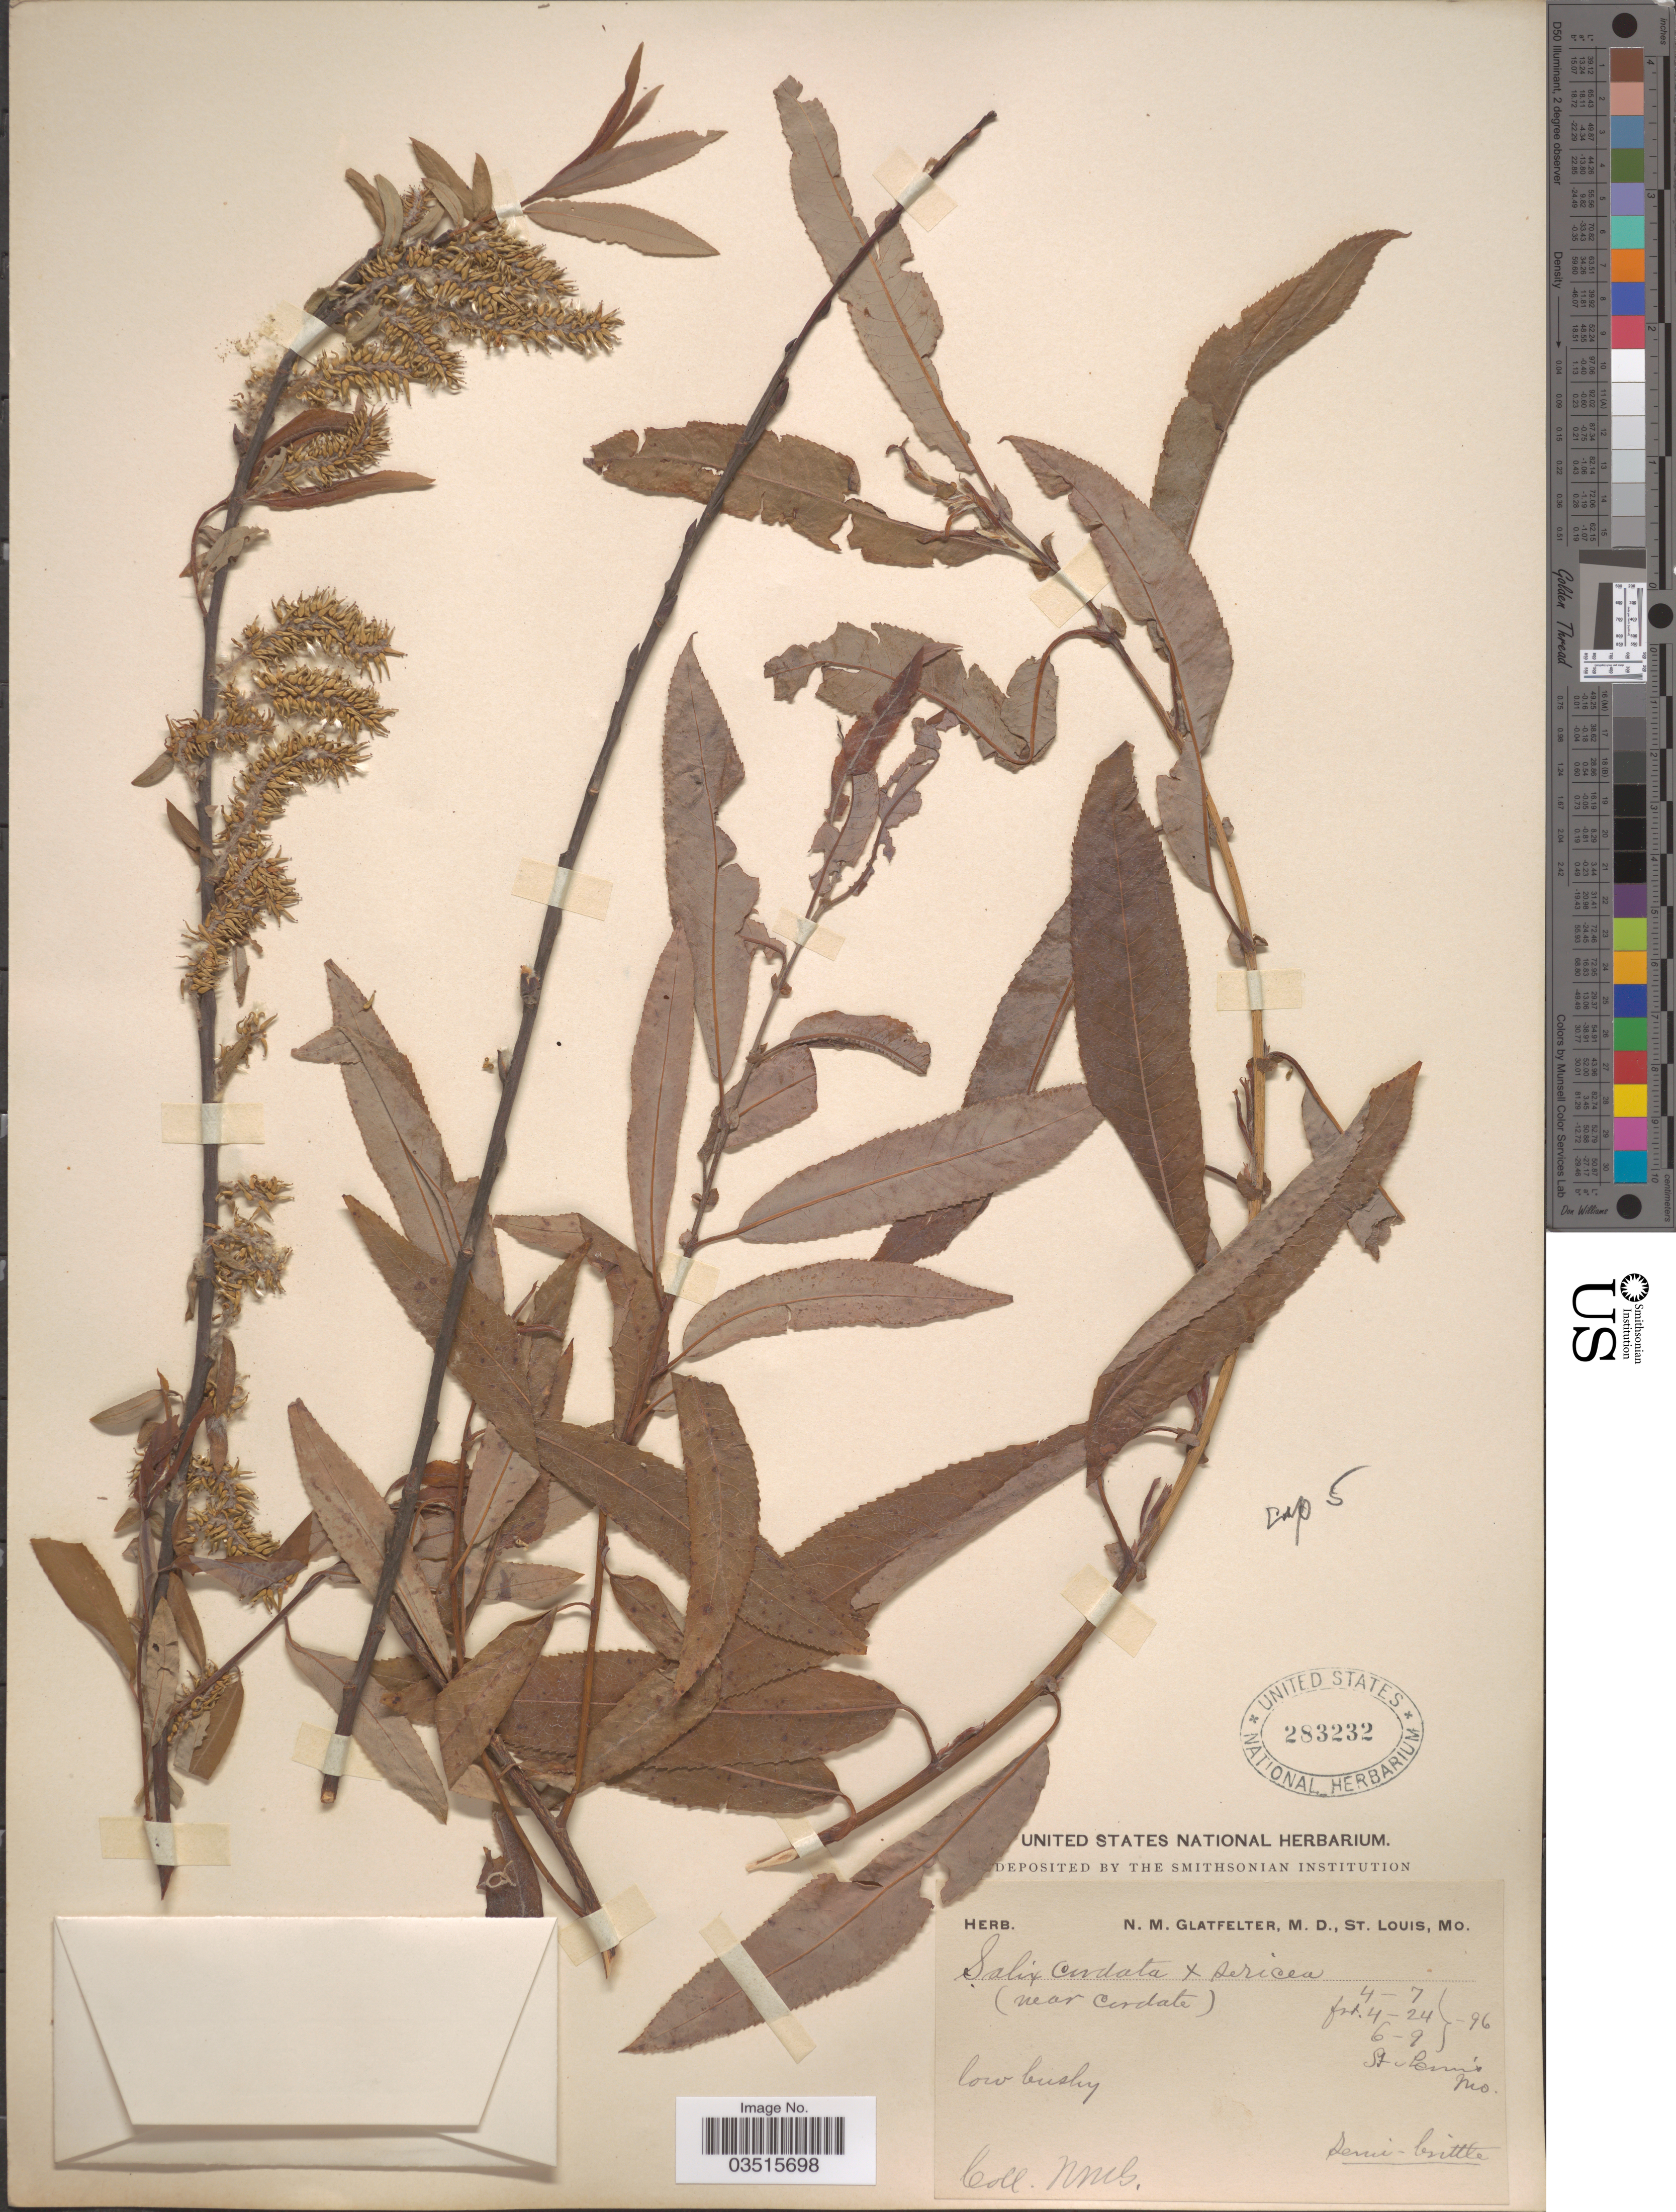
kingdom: Plantae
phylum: Tracheophyta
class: Magnoliopsida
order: Malpighiales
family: Salicaceae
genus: Salix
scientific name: Salix missouriensis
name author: Bebb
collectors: N. M. Glatfelter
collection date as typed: Transcribed d/m/y: 7/4/96 to 9/6/96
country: United States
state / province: Missouri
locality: St. Louis.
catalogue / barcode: US 283232